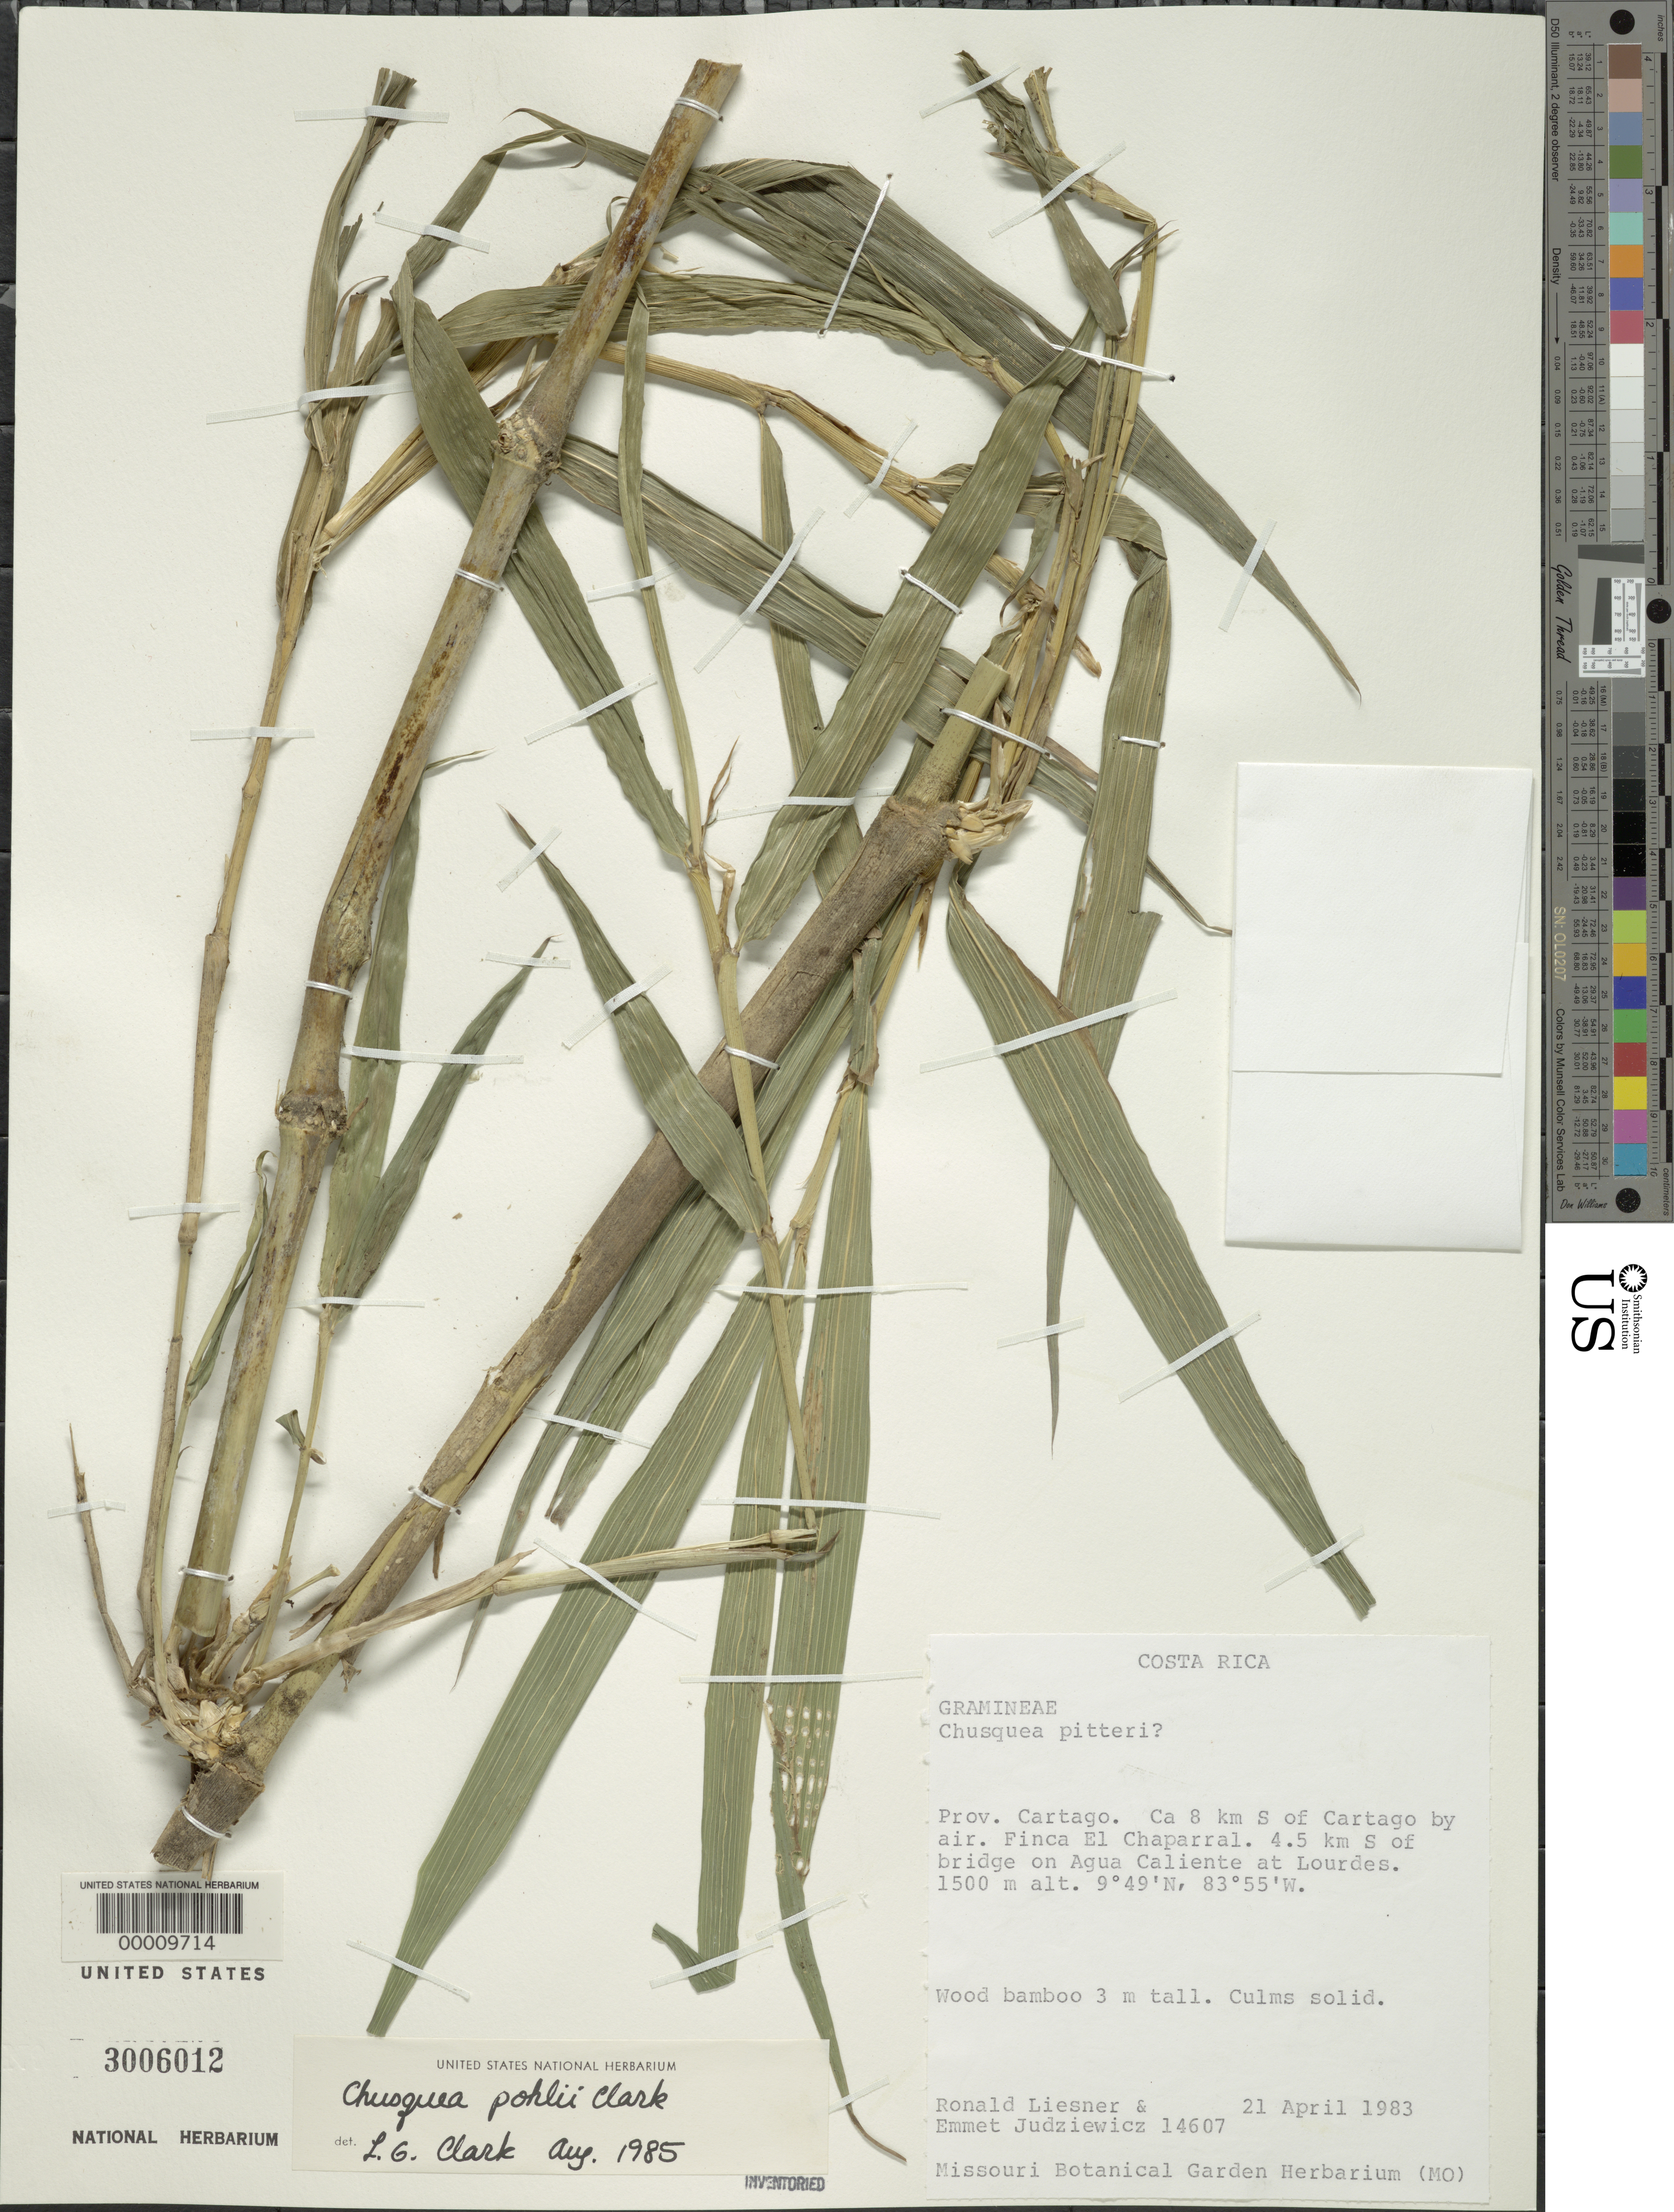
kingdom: Plantae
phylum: Tracheophyta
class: Liliopsida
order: Poales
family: Poaceae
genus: Chusquea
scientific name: Chusquea pohlii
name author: L.G. Clark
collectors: R. L. Liesner & E. J. Judziewicz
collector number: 14607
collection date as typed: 21 Apr 1983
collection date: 1983-04-21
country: Costa Rica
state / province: Cartago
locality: Finca El Chaparral, Lourdes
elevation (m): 1500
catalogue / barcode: US 3006012